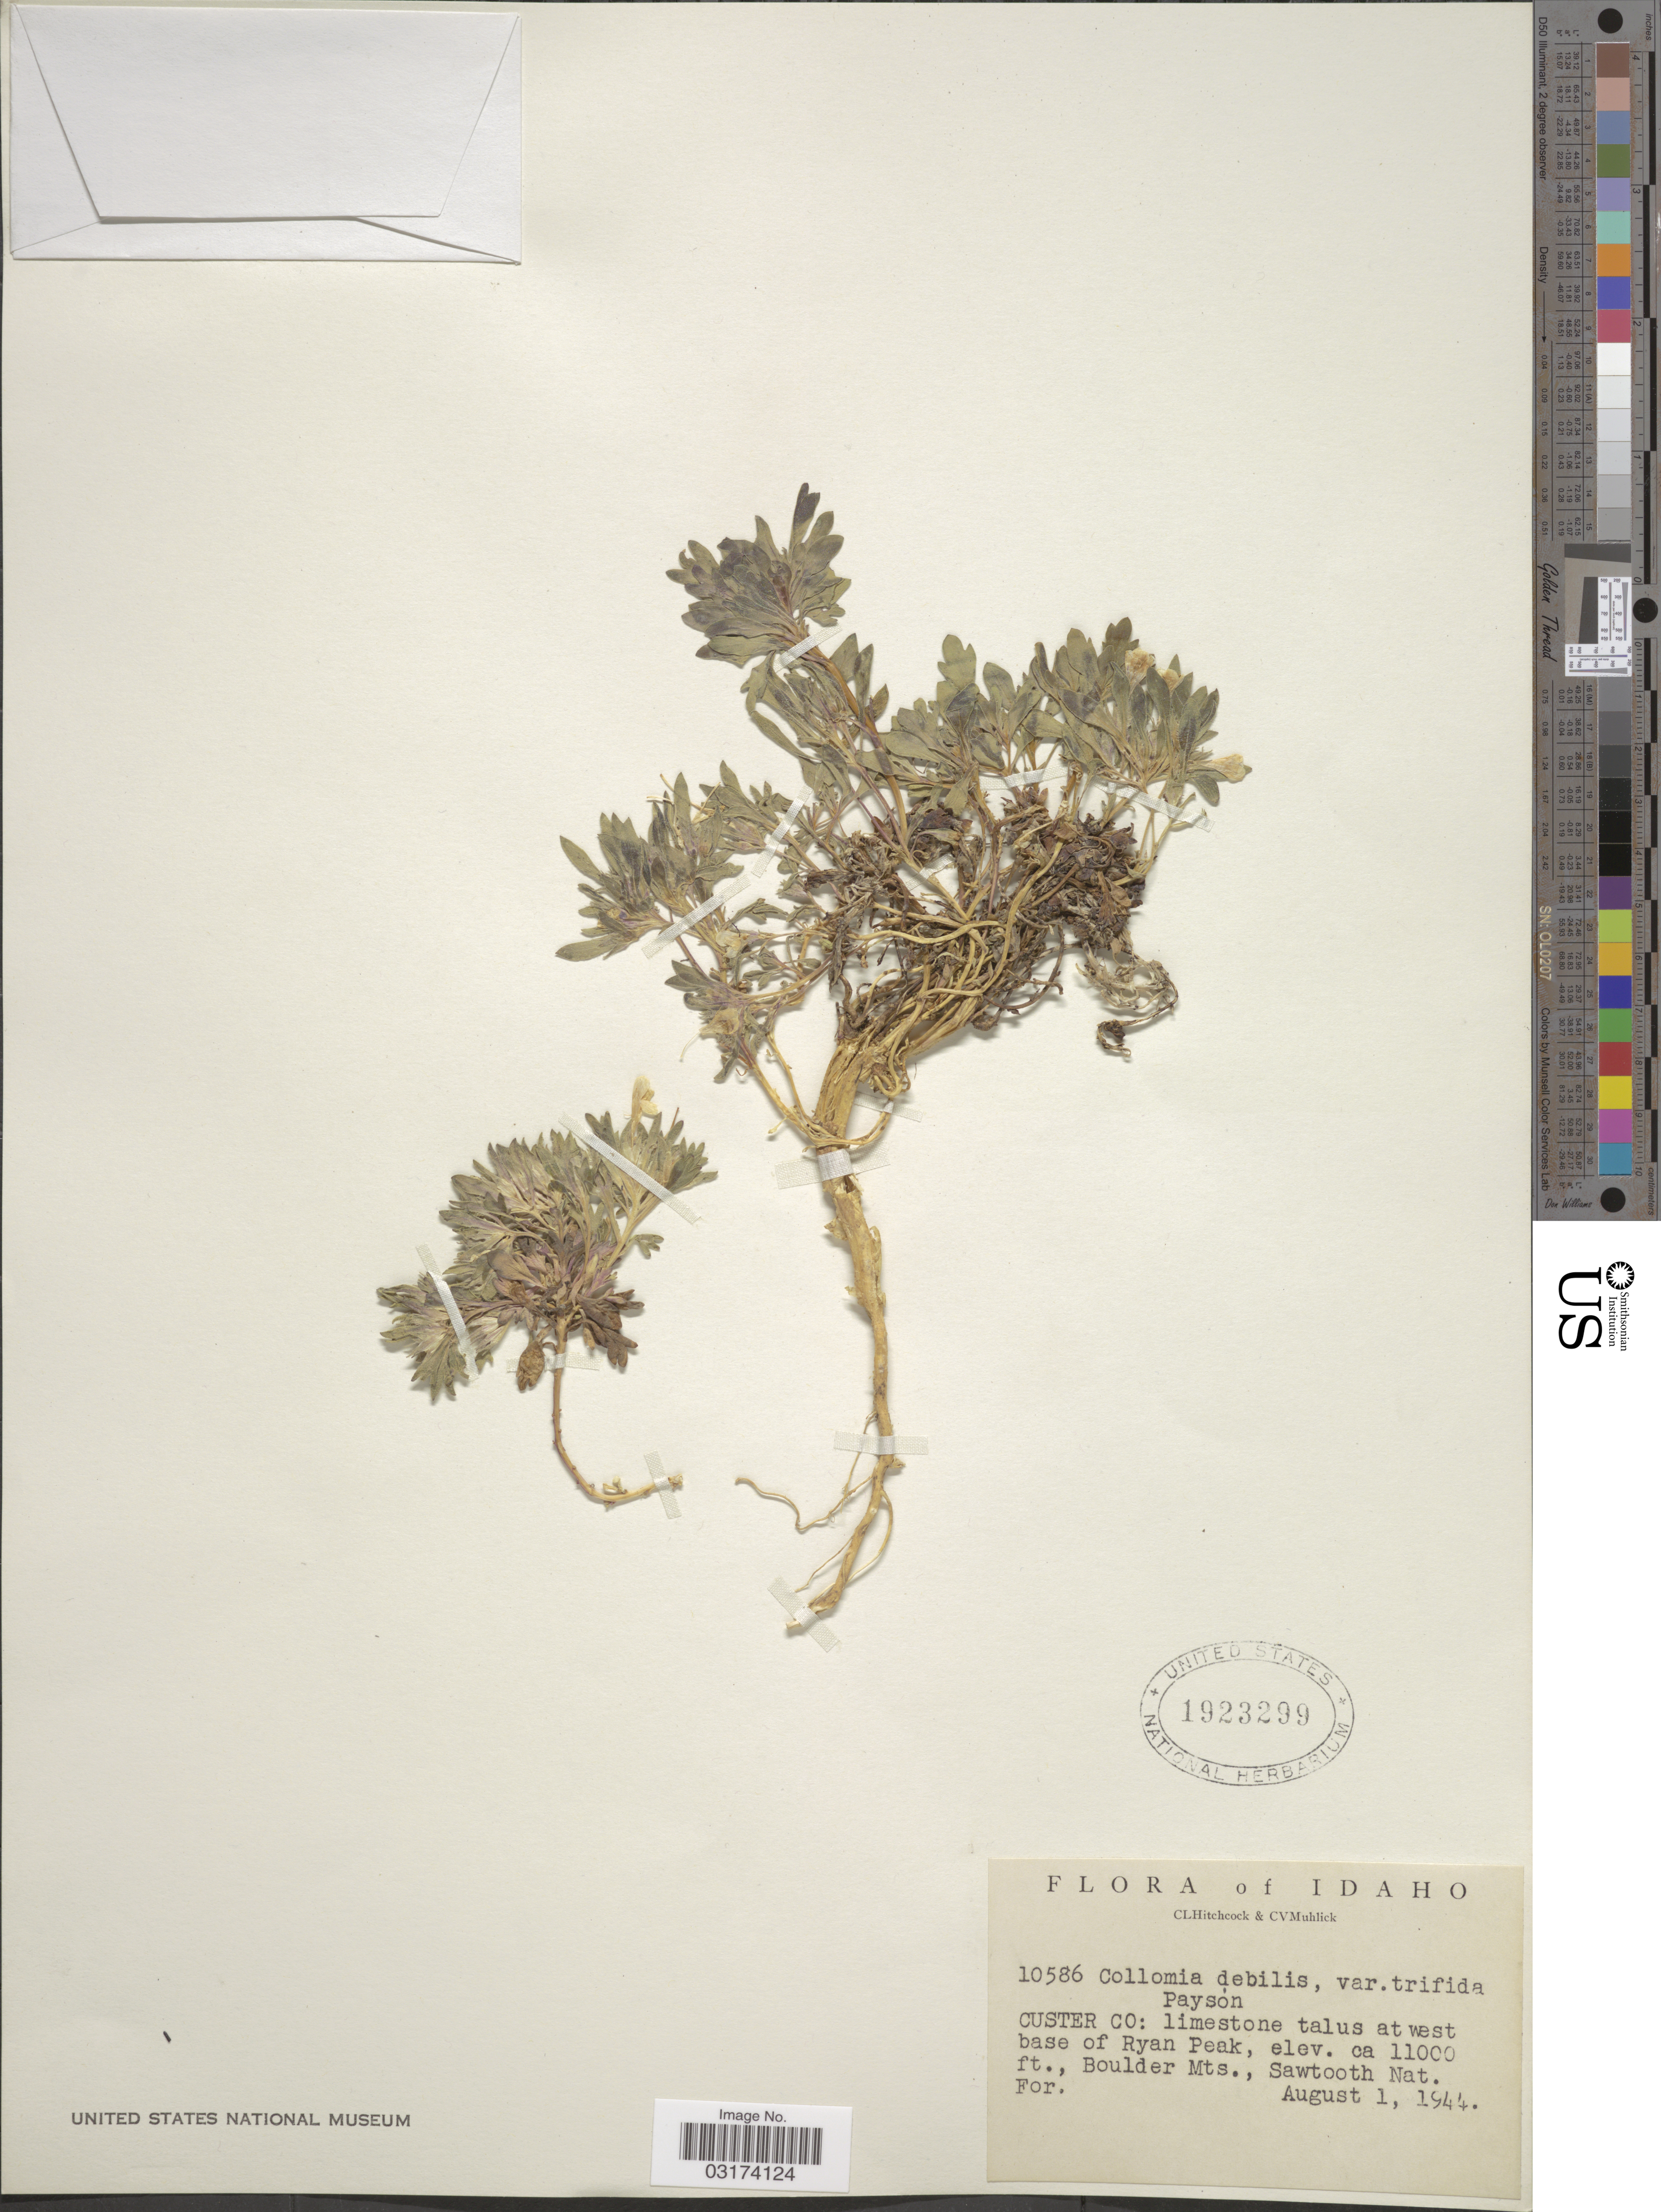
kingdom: Plantae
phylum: Tracheophyta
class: Magnoliopsida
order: Ericales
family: Polemoniaceae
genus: Collomia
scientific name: Collomia debilis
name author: (S. Watson) Greene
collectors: C. L. Hitchcock & C. V. Muhlick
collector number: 10586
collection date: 1944-08-01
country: United States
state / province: Idaho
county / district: Custer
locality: limestone talus at west base of Ryan Peak. Boulder Mts., Sawtooth Nat. For.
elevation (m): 3353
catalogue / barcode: US 1923299